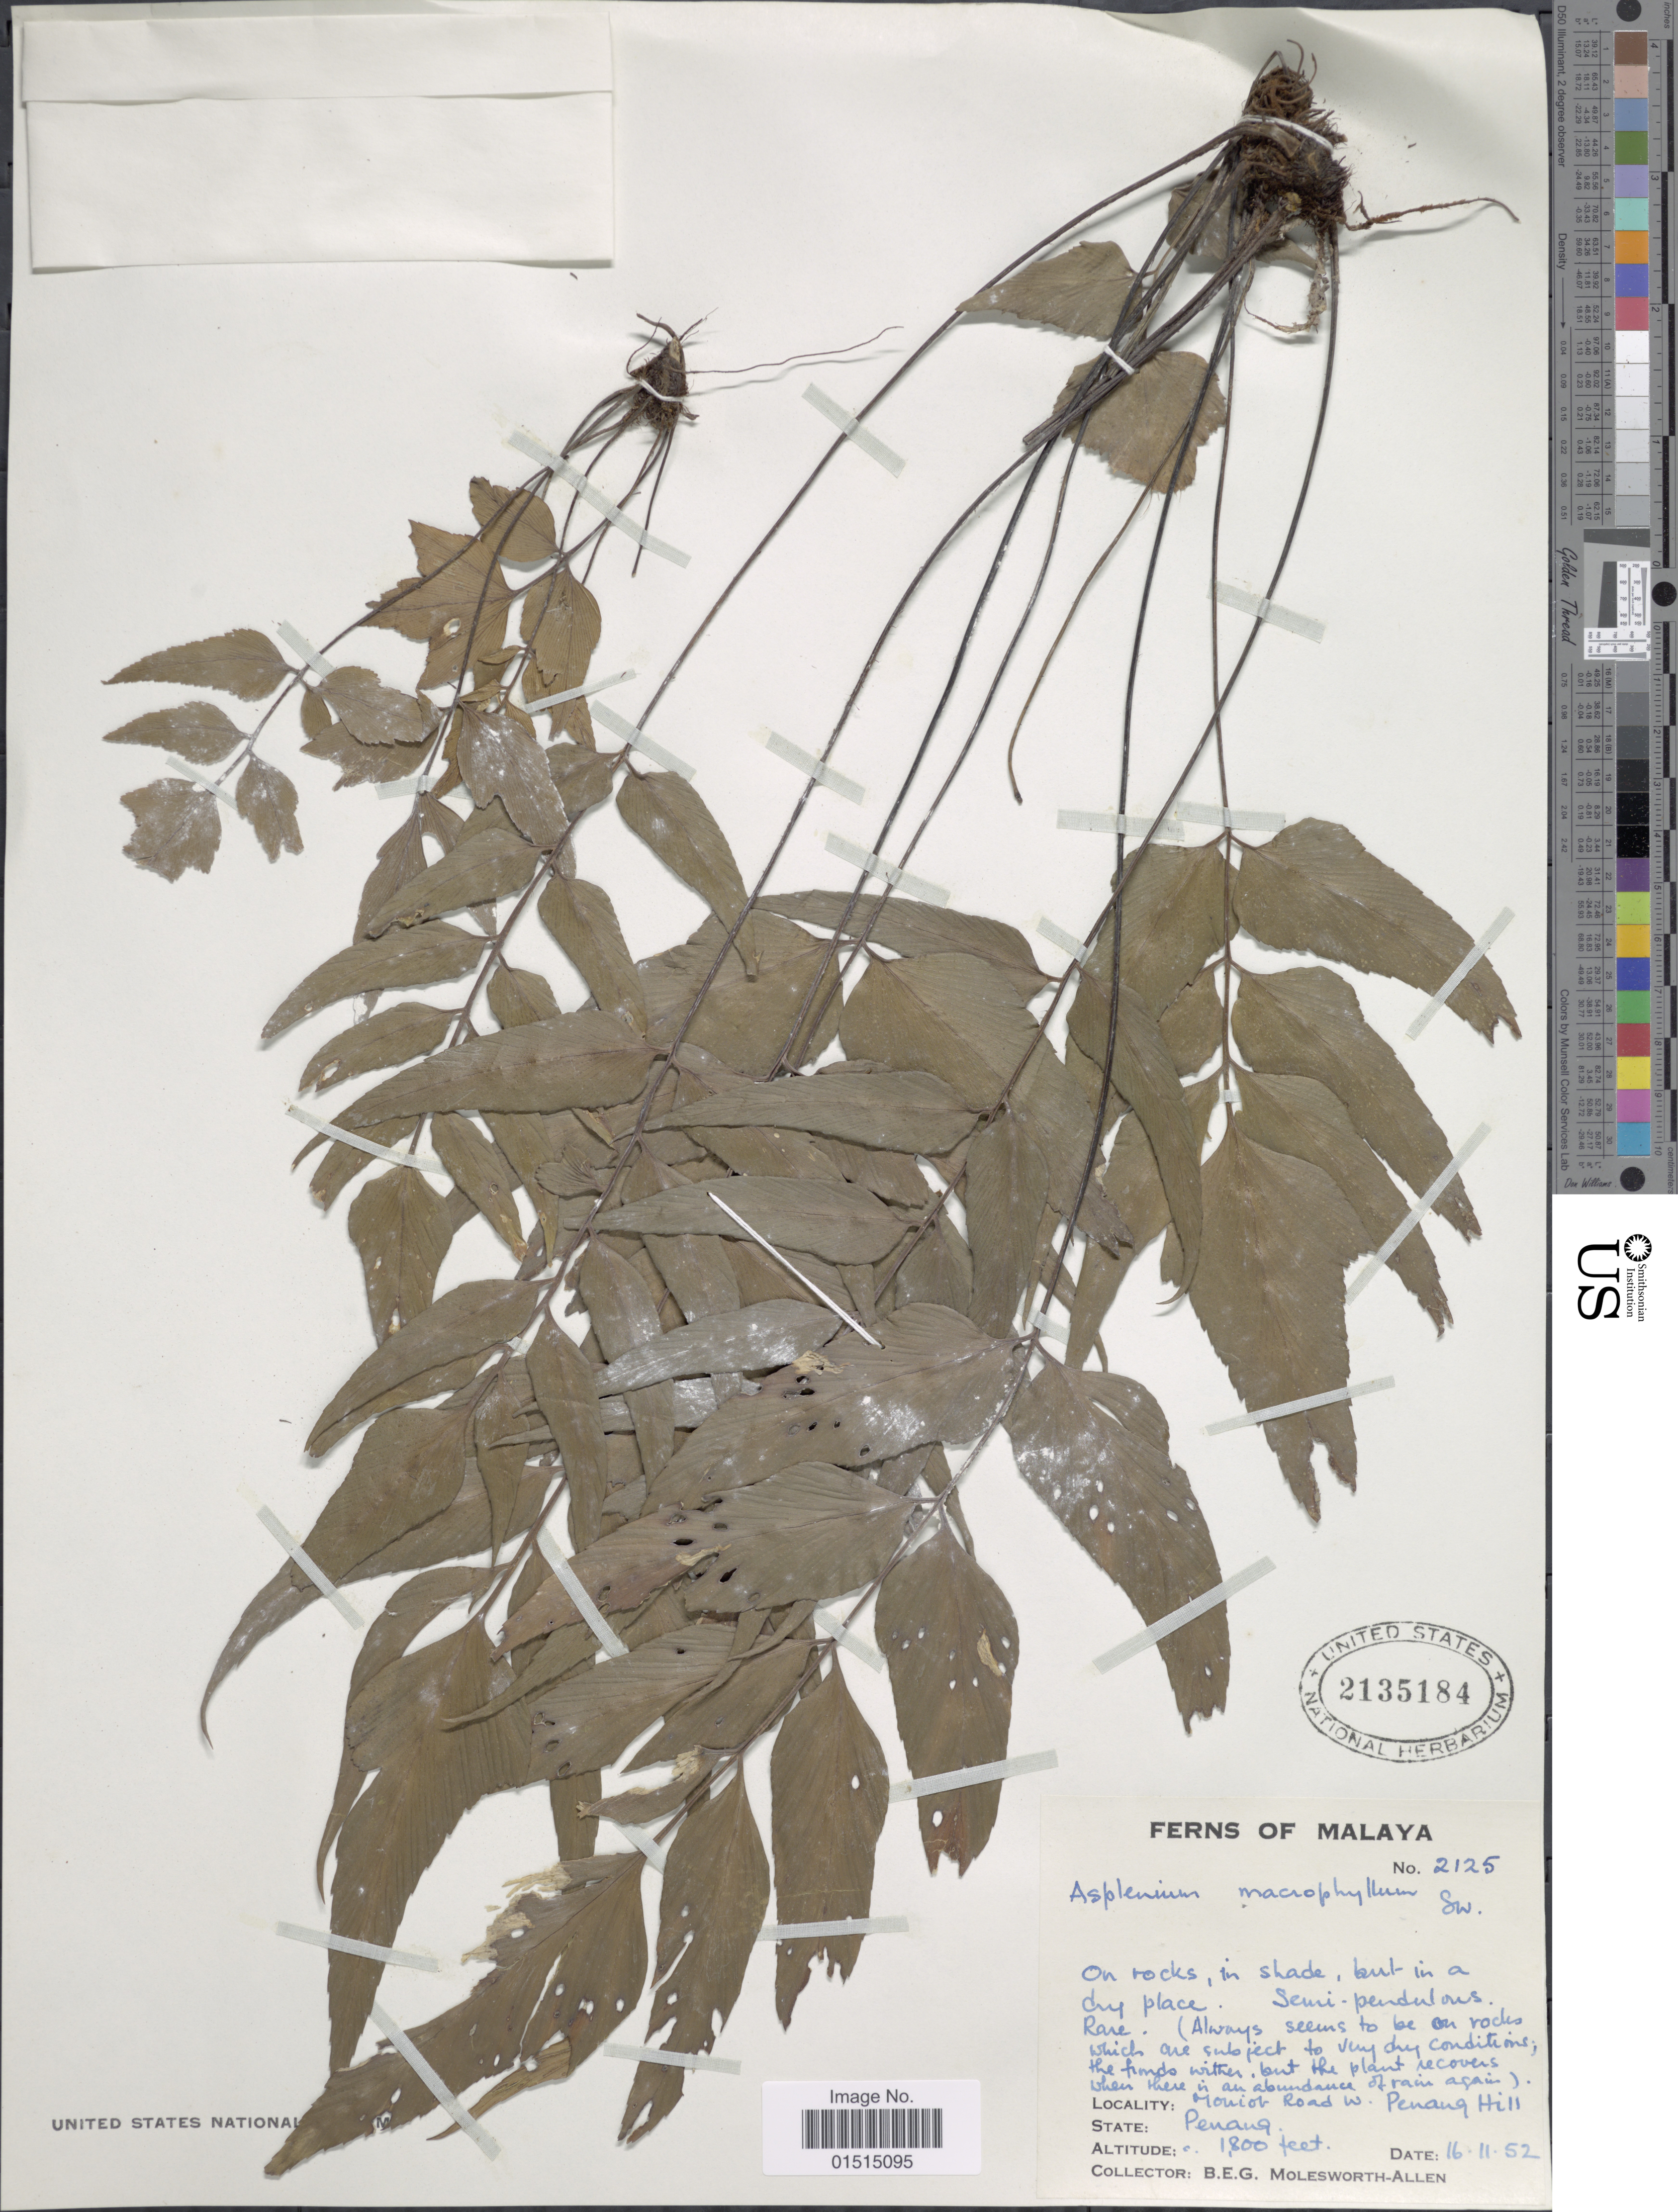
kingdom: Plantae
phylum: Tracheophyta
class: Polypodiopsida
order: Polypodiales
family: Aspleniaceae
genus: Asplenium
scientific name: Asplenium macrophyllum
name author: Sw.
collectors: B. E. G. Molesworth-Allen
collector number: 2125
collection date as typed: Transcribed d/m/y: 16/11/52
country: Malaysia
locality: Malaya, Monion Road W. Penang Hill, Penang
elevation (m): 549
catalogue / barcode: US 2135184